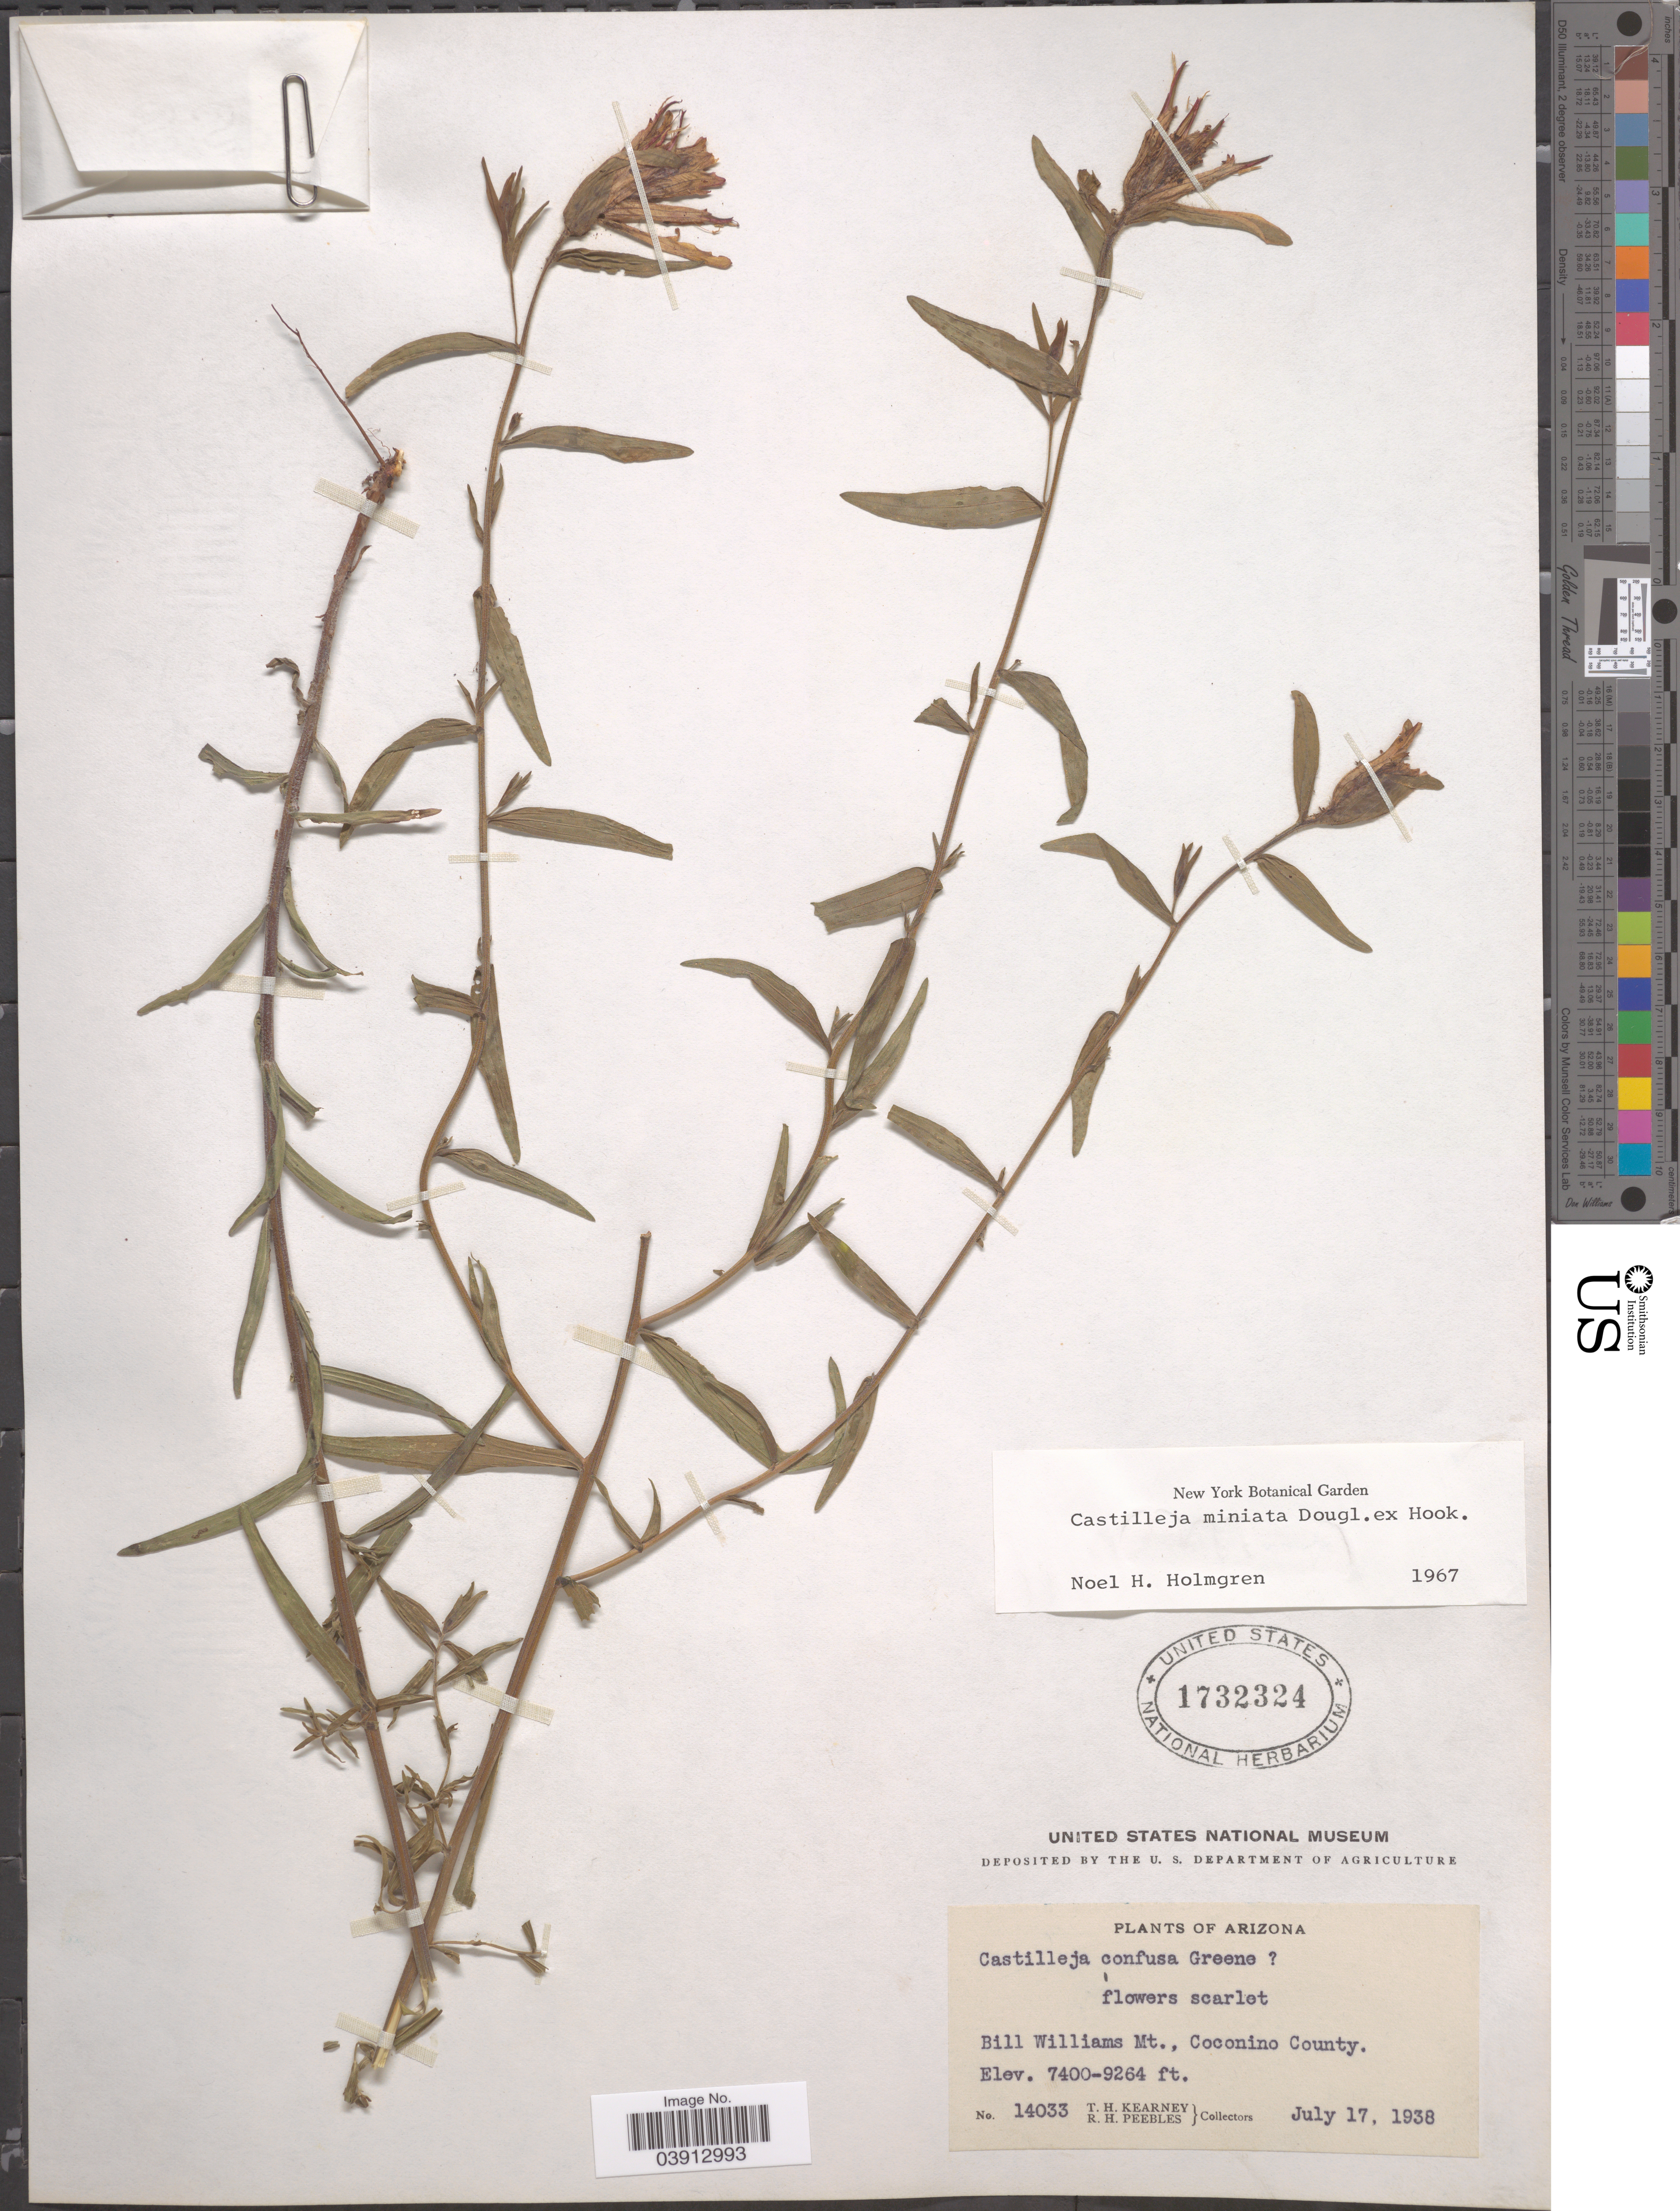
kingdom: Plantae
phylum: Tracheophyta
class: Magnoliopsida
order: Lamiales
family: Orobanchaceae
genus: Castilleja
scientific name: Castilleja miniata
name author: Douglas ex Hook.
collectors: T. H. Kearney & R. H. Peebles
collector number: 14033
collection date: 1938-07-17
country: United States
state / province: Arizona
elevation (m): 2256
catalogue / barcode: US 1732324